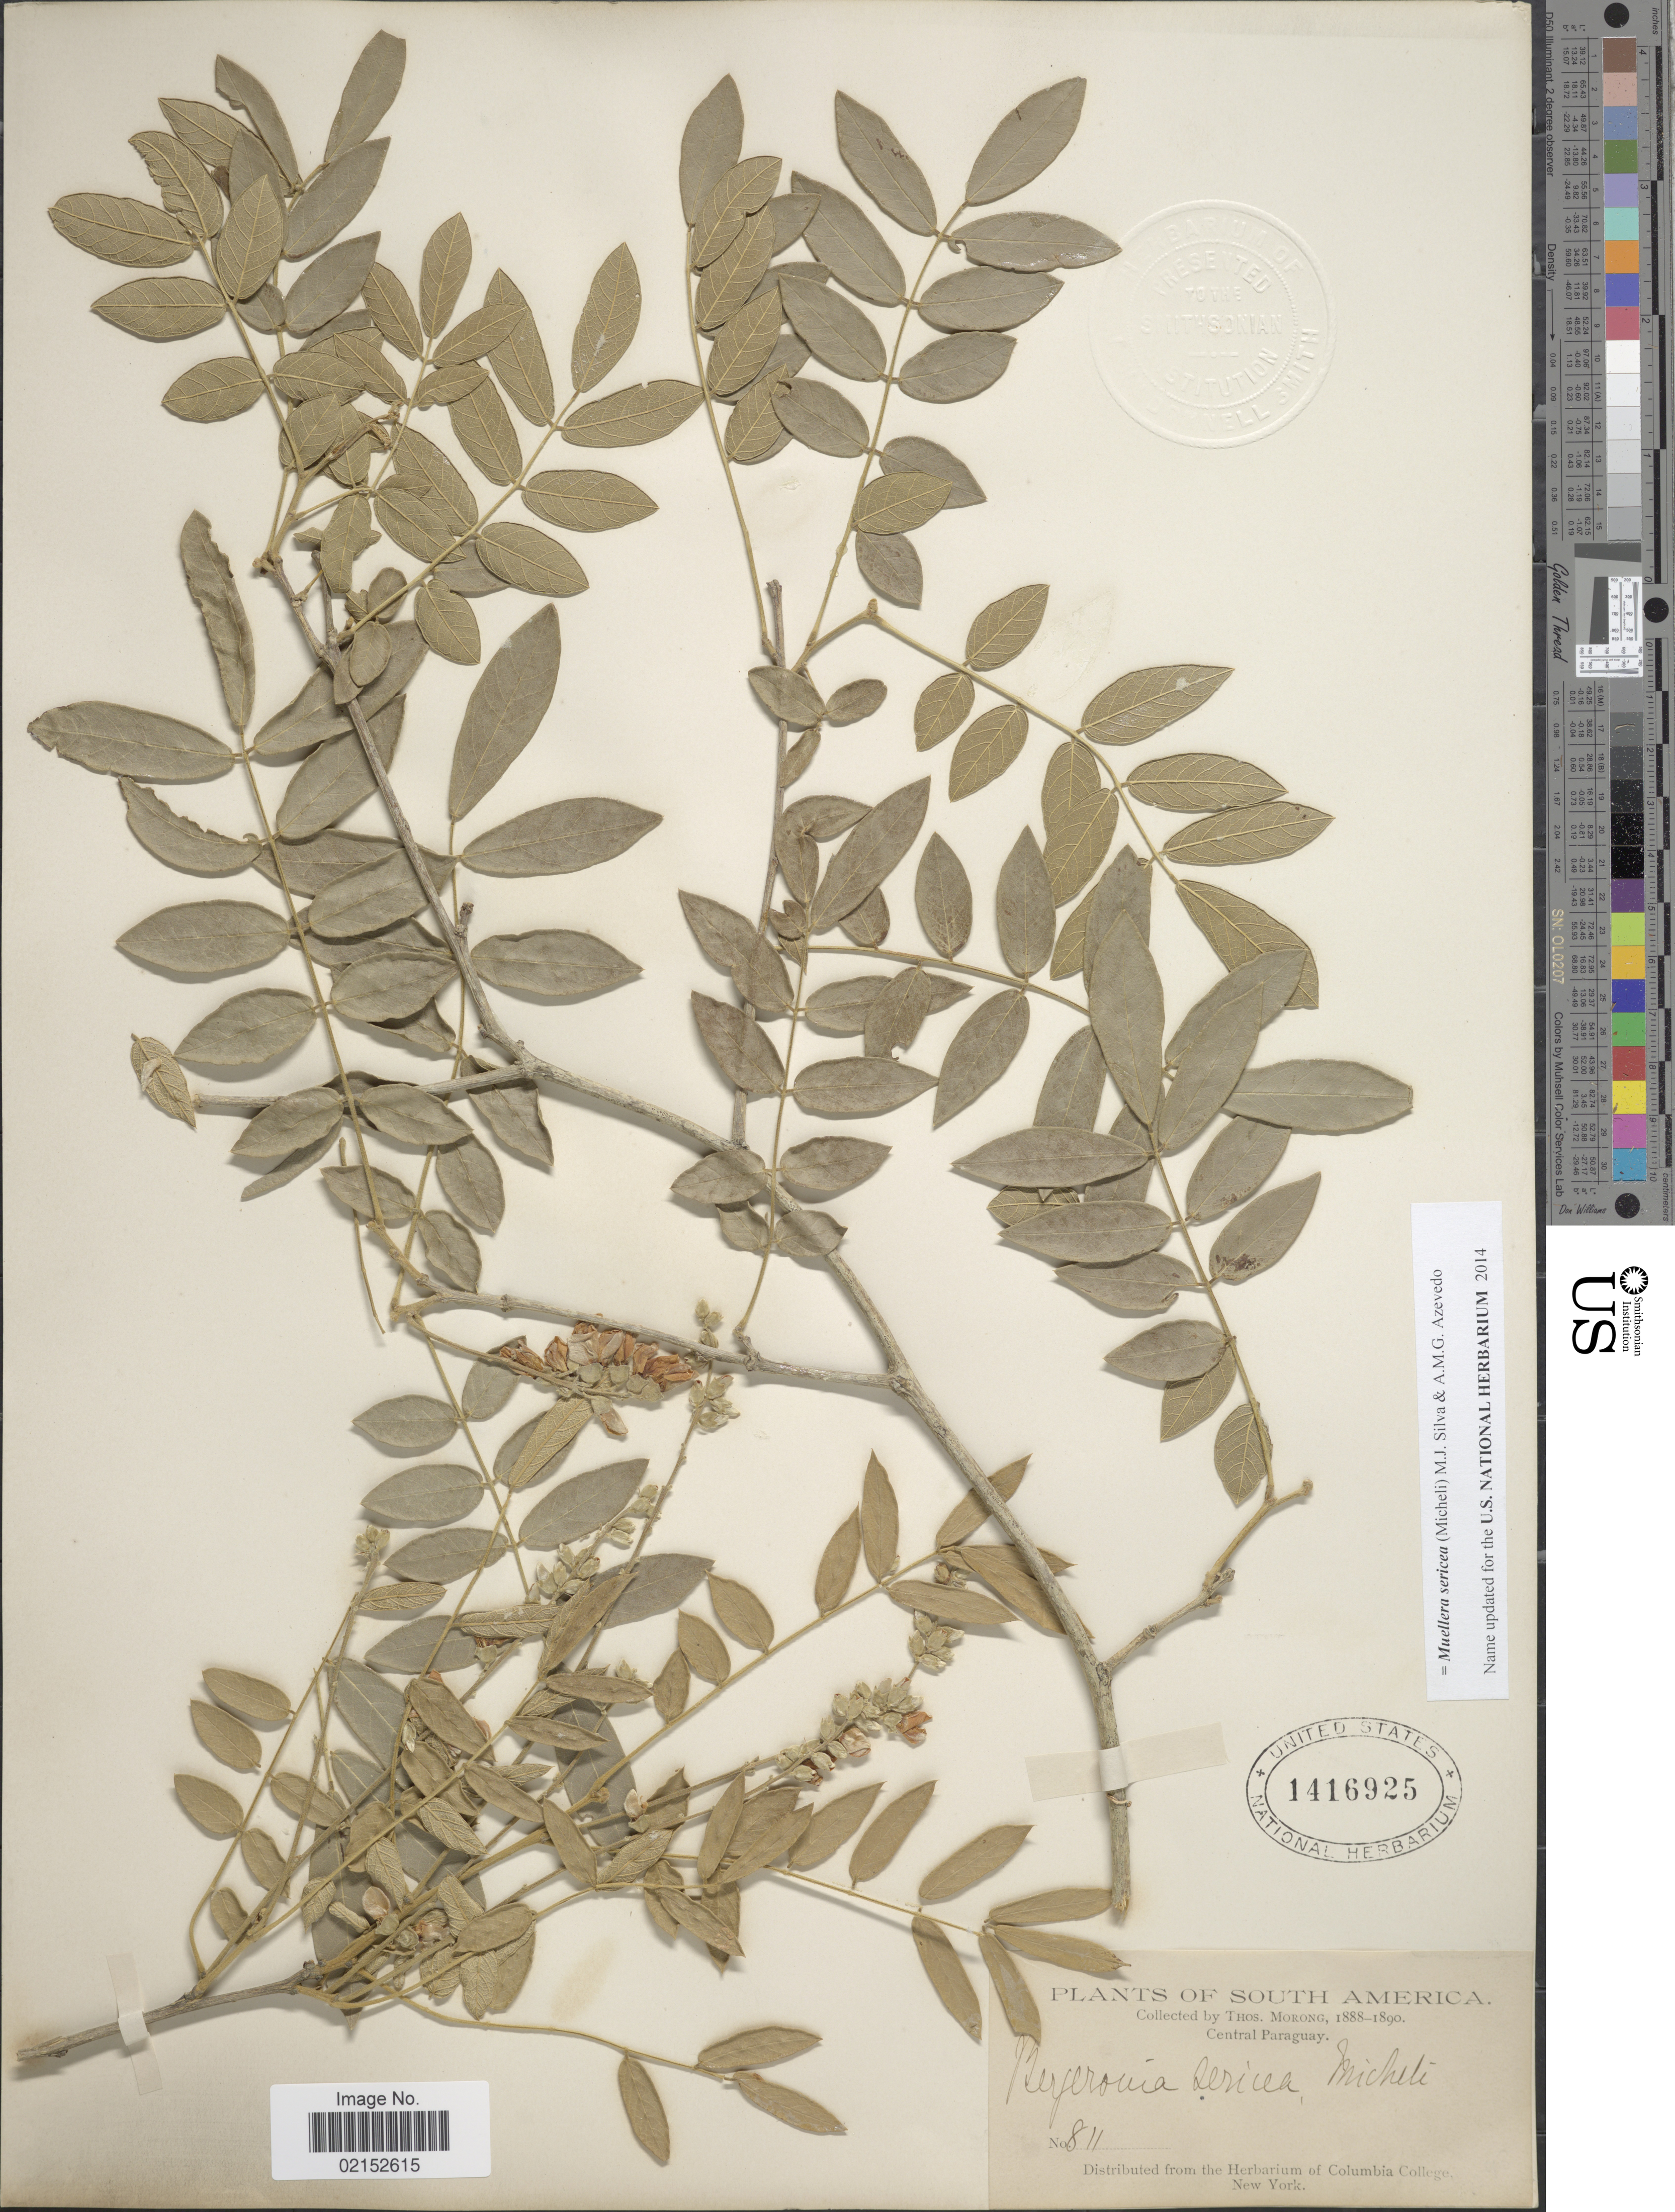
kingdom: Plantae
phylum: Tracheophyta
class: Magnoliopsida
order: Fabales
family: Fabaceae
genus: Muellera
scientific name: Muellera sericea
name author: (Micheli) M.J. Silva & A.M.G. Azevedo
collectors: T. Morong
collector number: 811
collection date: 1888/1890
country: Paraguay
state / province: Central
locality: Central Paraguay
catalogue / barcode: US 1416925